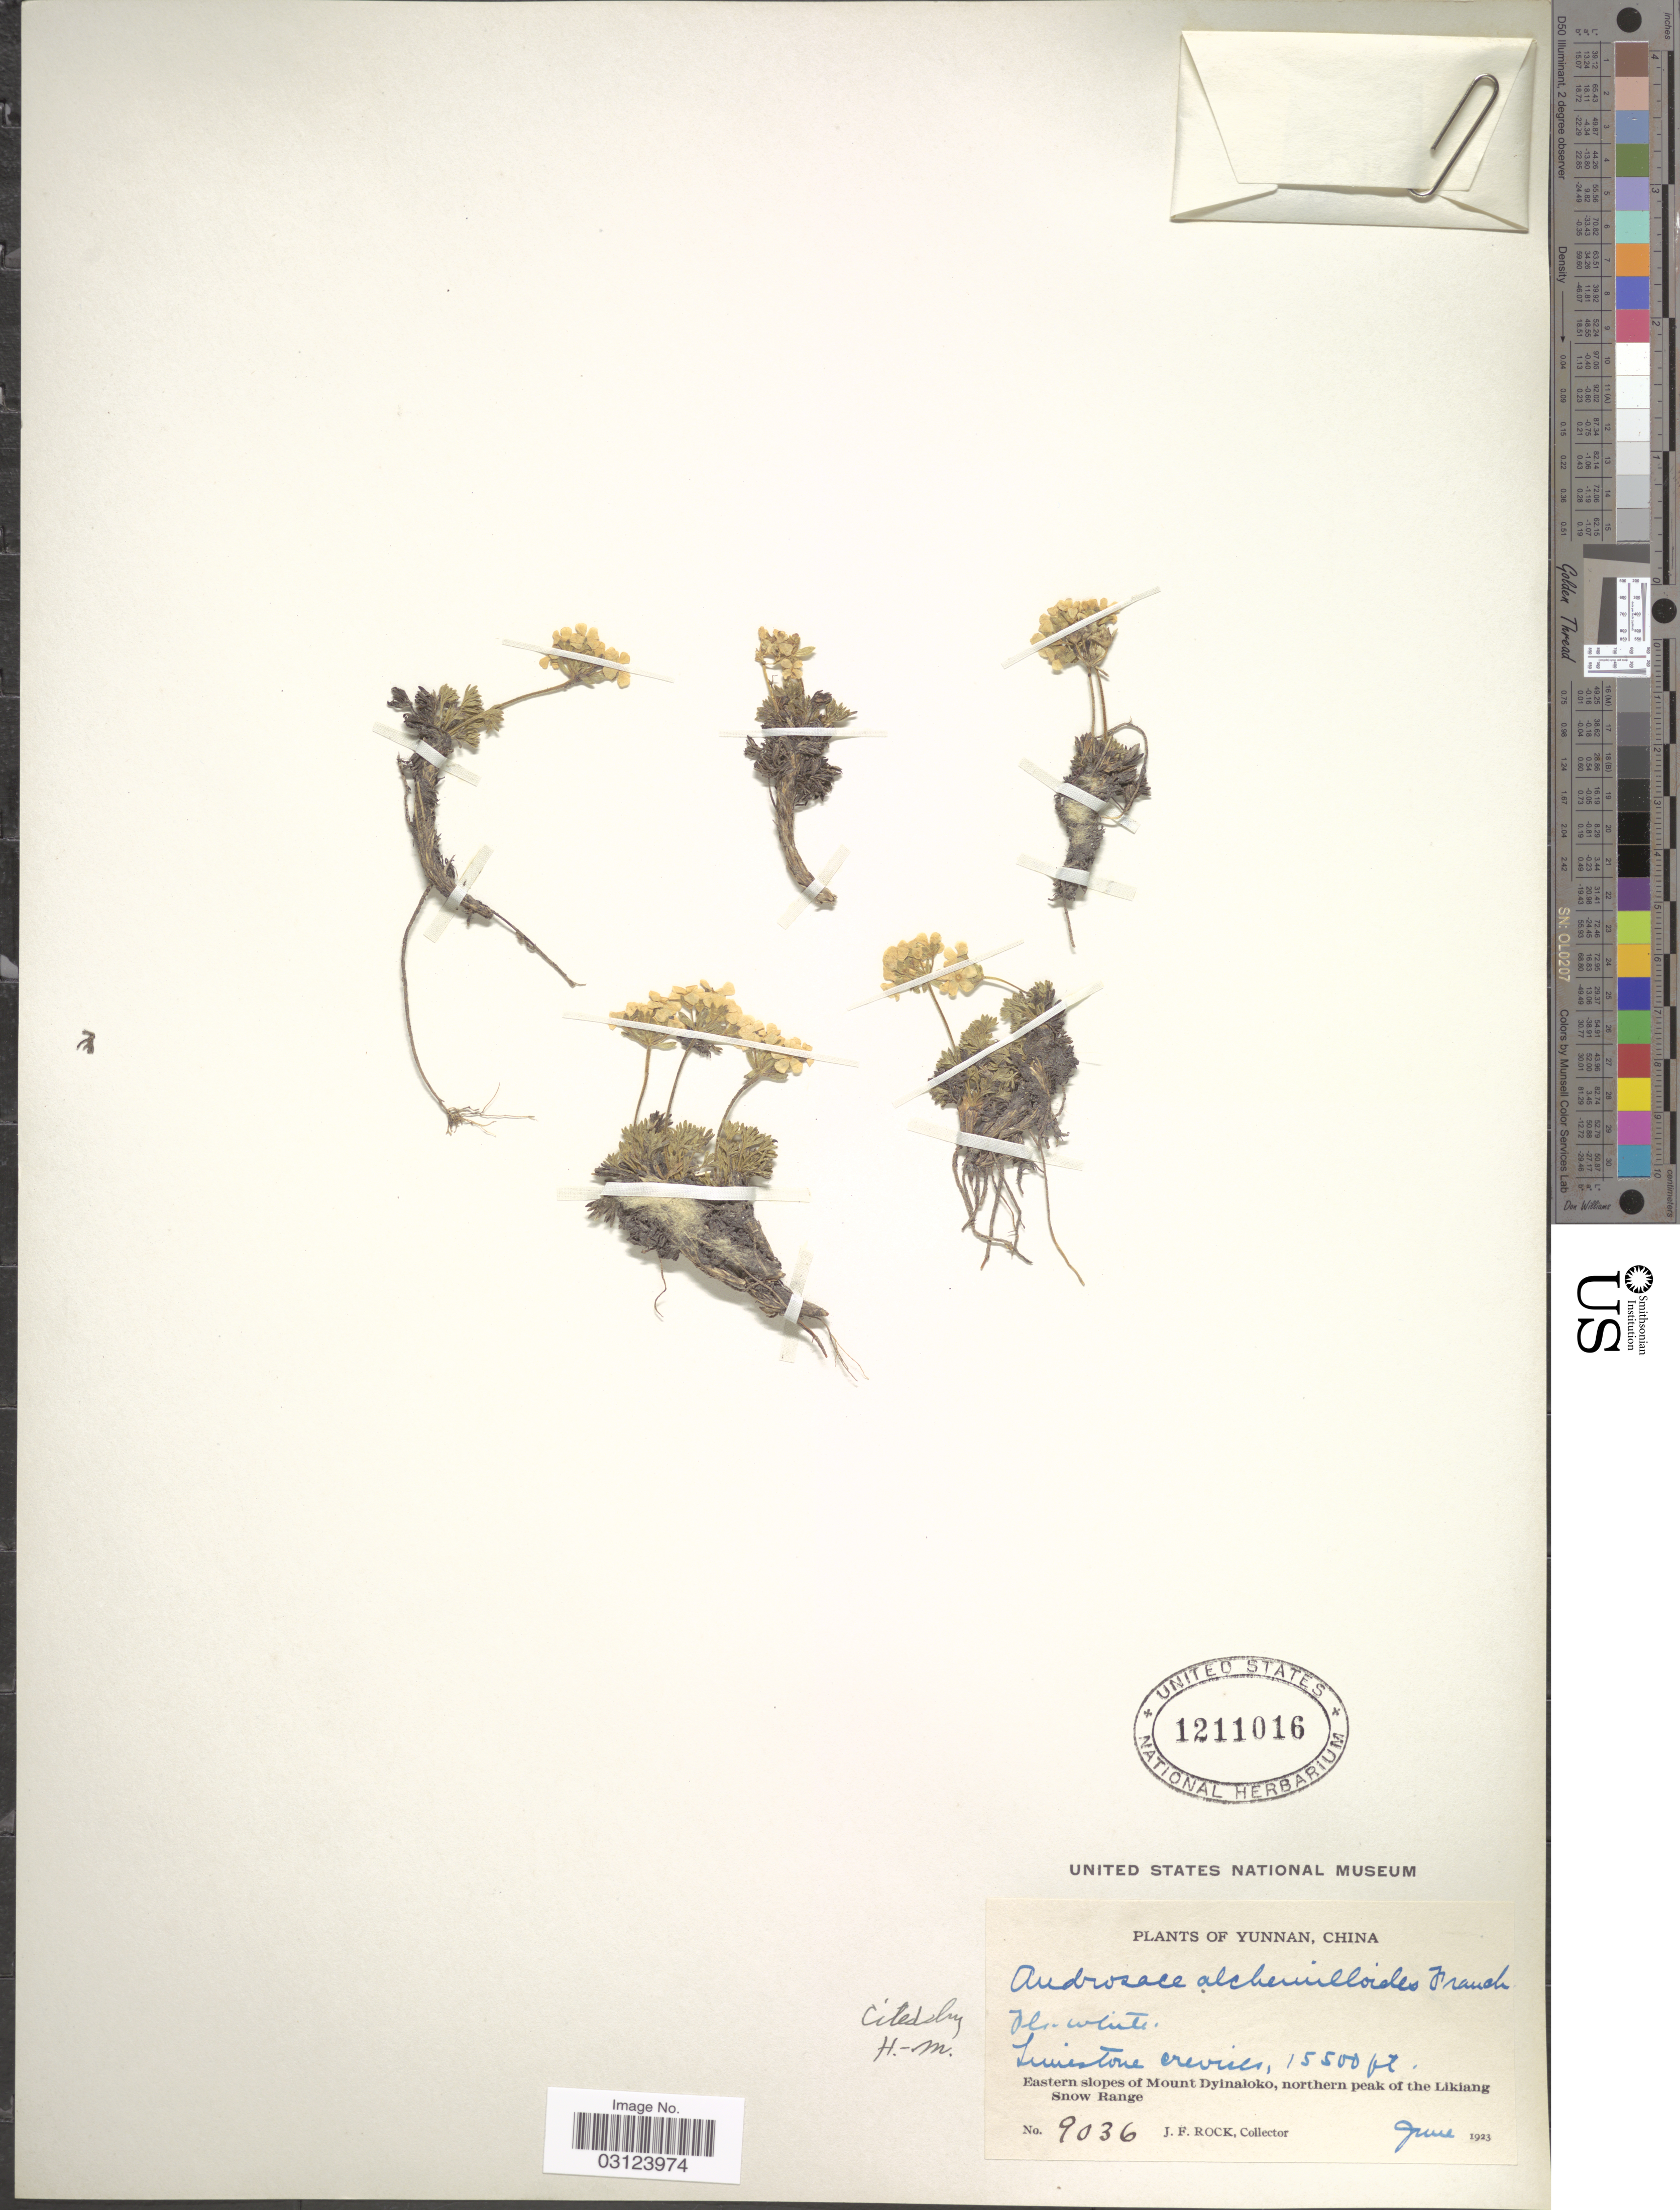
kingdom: Plantae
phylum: Tracheophyta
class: Magnoliopsida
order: Ericales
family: Primulaceae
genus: Androsace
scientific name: Androsace alchemilloides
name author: Franch.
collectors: J. Rock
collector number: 9036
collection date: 1923-06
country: China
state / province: Yunnan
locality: Eastern slopes of Mount Dyinaloko, northern peak of the Likiang Snow Range.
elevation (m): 4724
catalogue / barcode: US 1211016